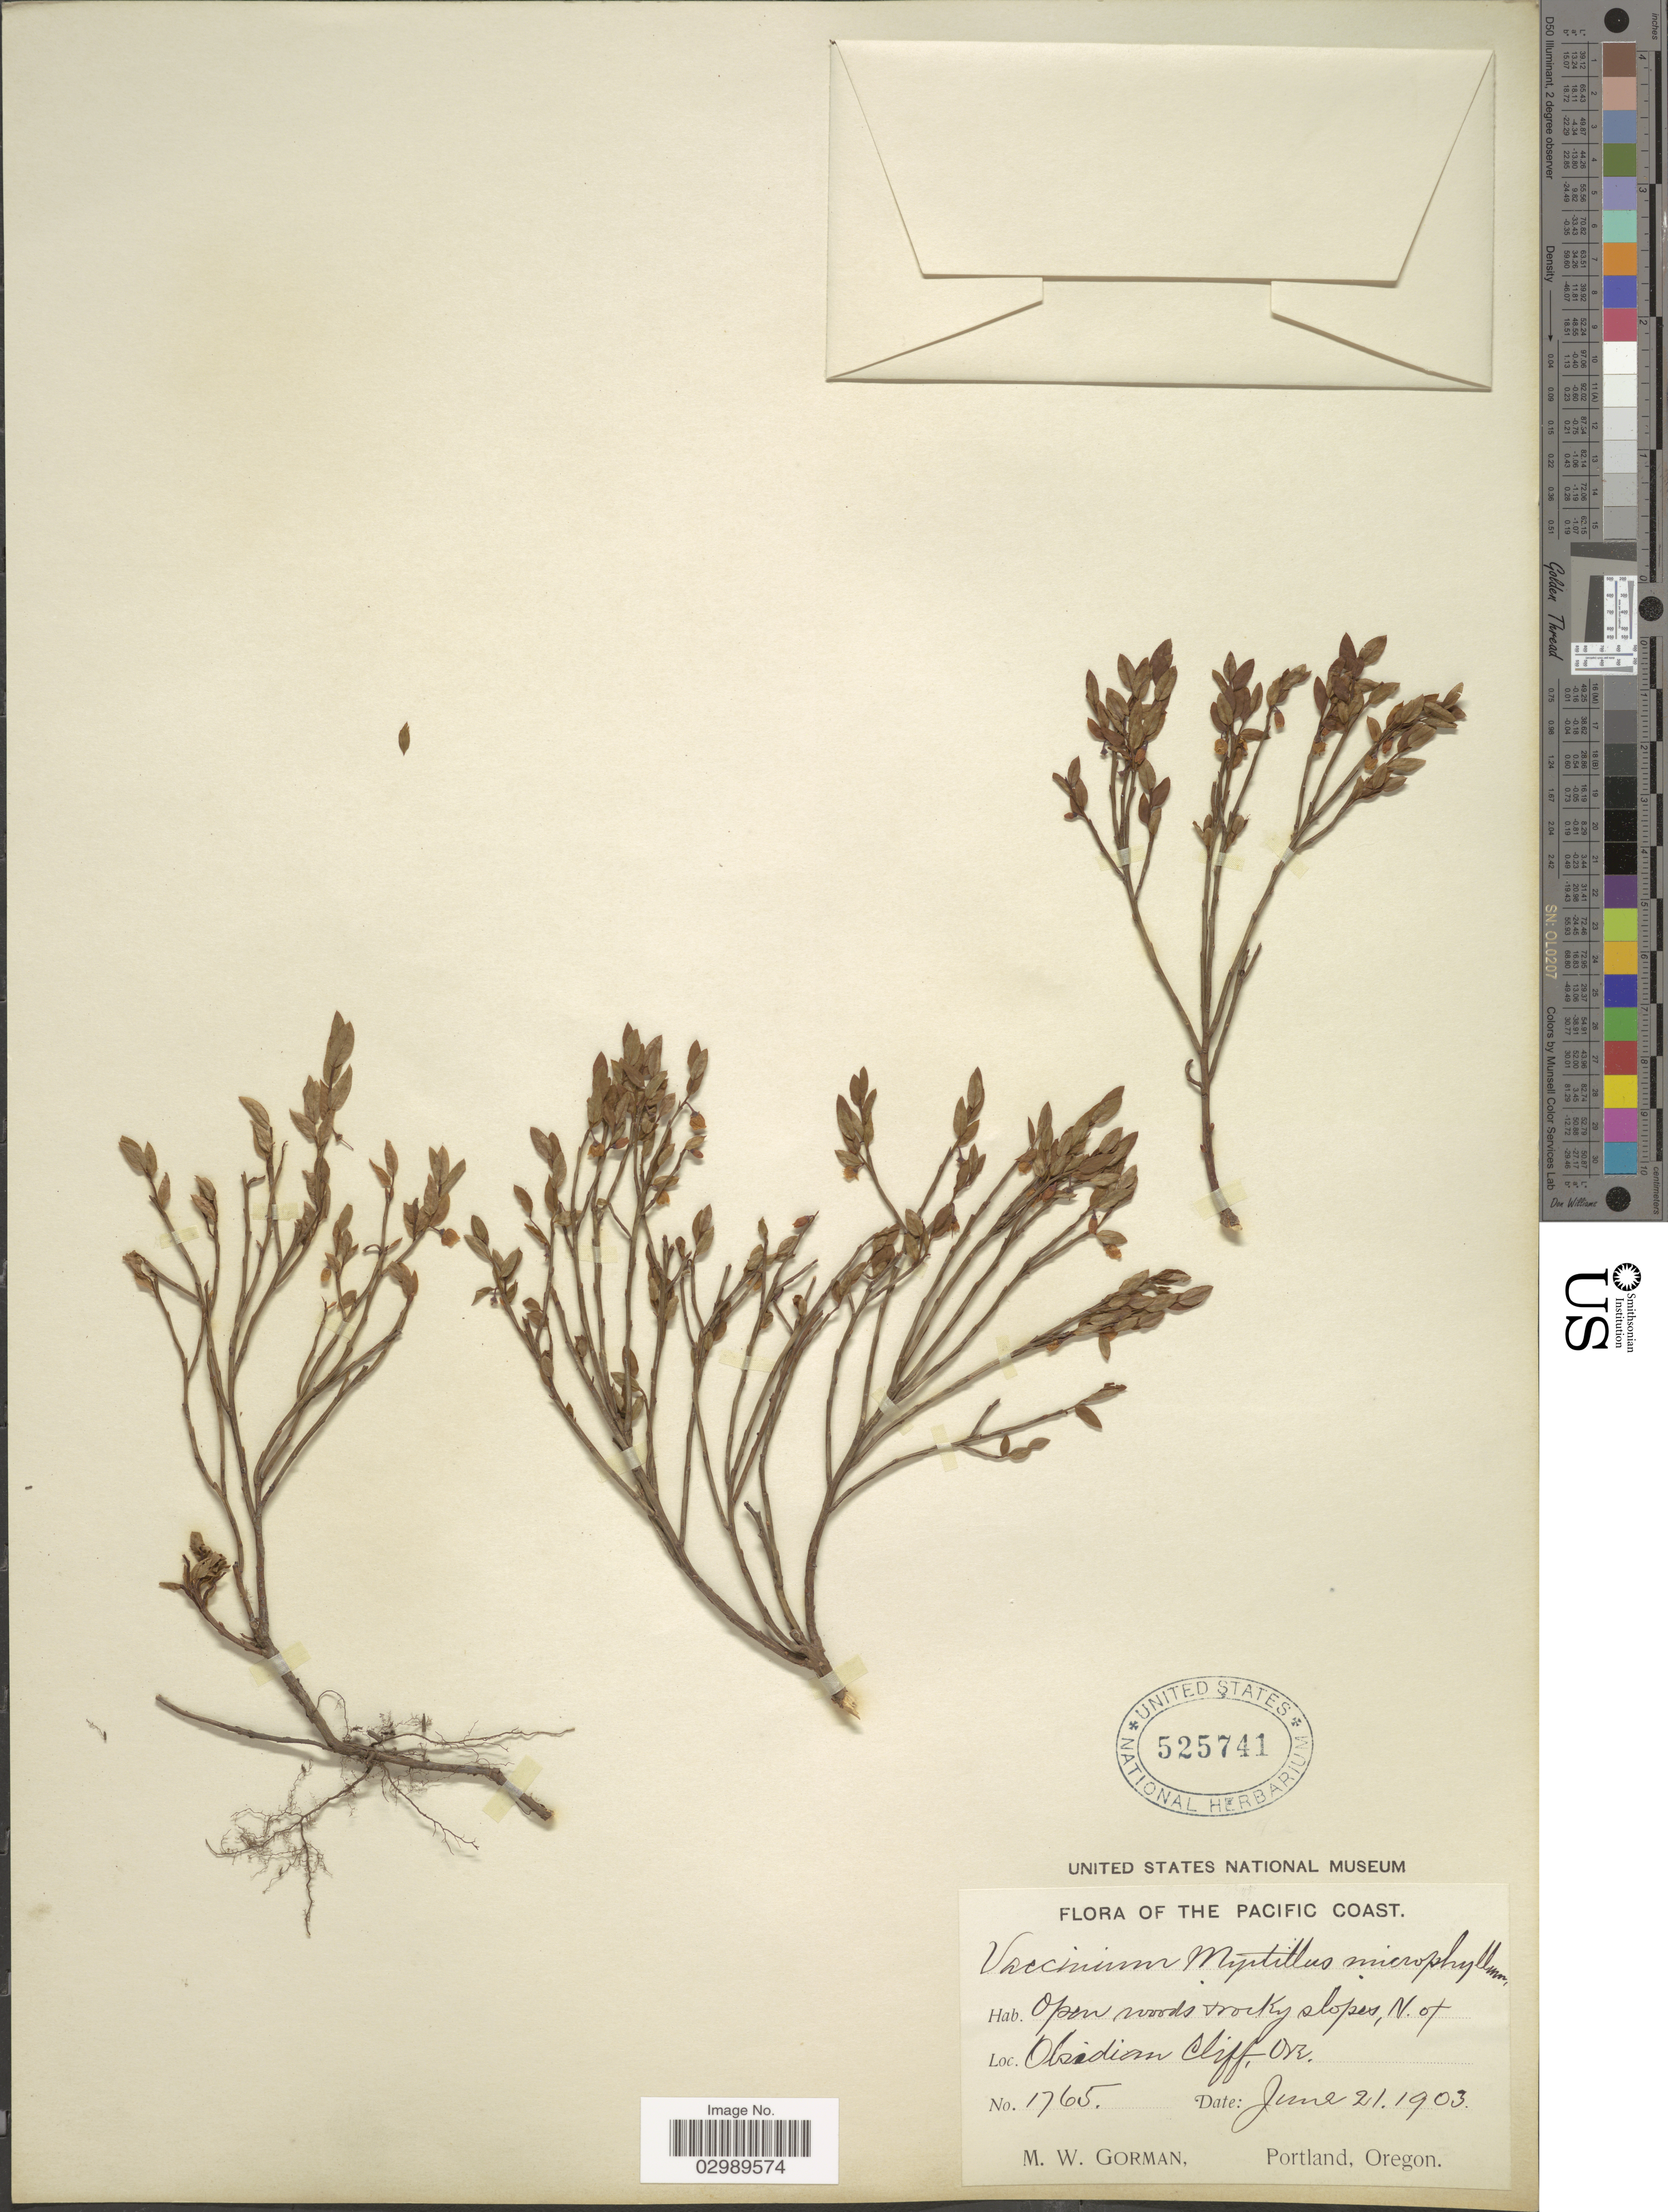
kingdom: Plantae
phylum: Tracheophyta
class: Magnoliopsida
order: Ericales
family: Ericaceae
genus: Vaccinium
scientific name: Vaccinium scoparium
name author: Leiberg ex Coville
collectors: M. W. Gorman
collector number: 1765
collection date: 1903-06-21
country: United States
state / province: Oregon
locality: The Pacific Coast, N of Obsidian Cliff.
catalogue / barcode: US 525741